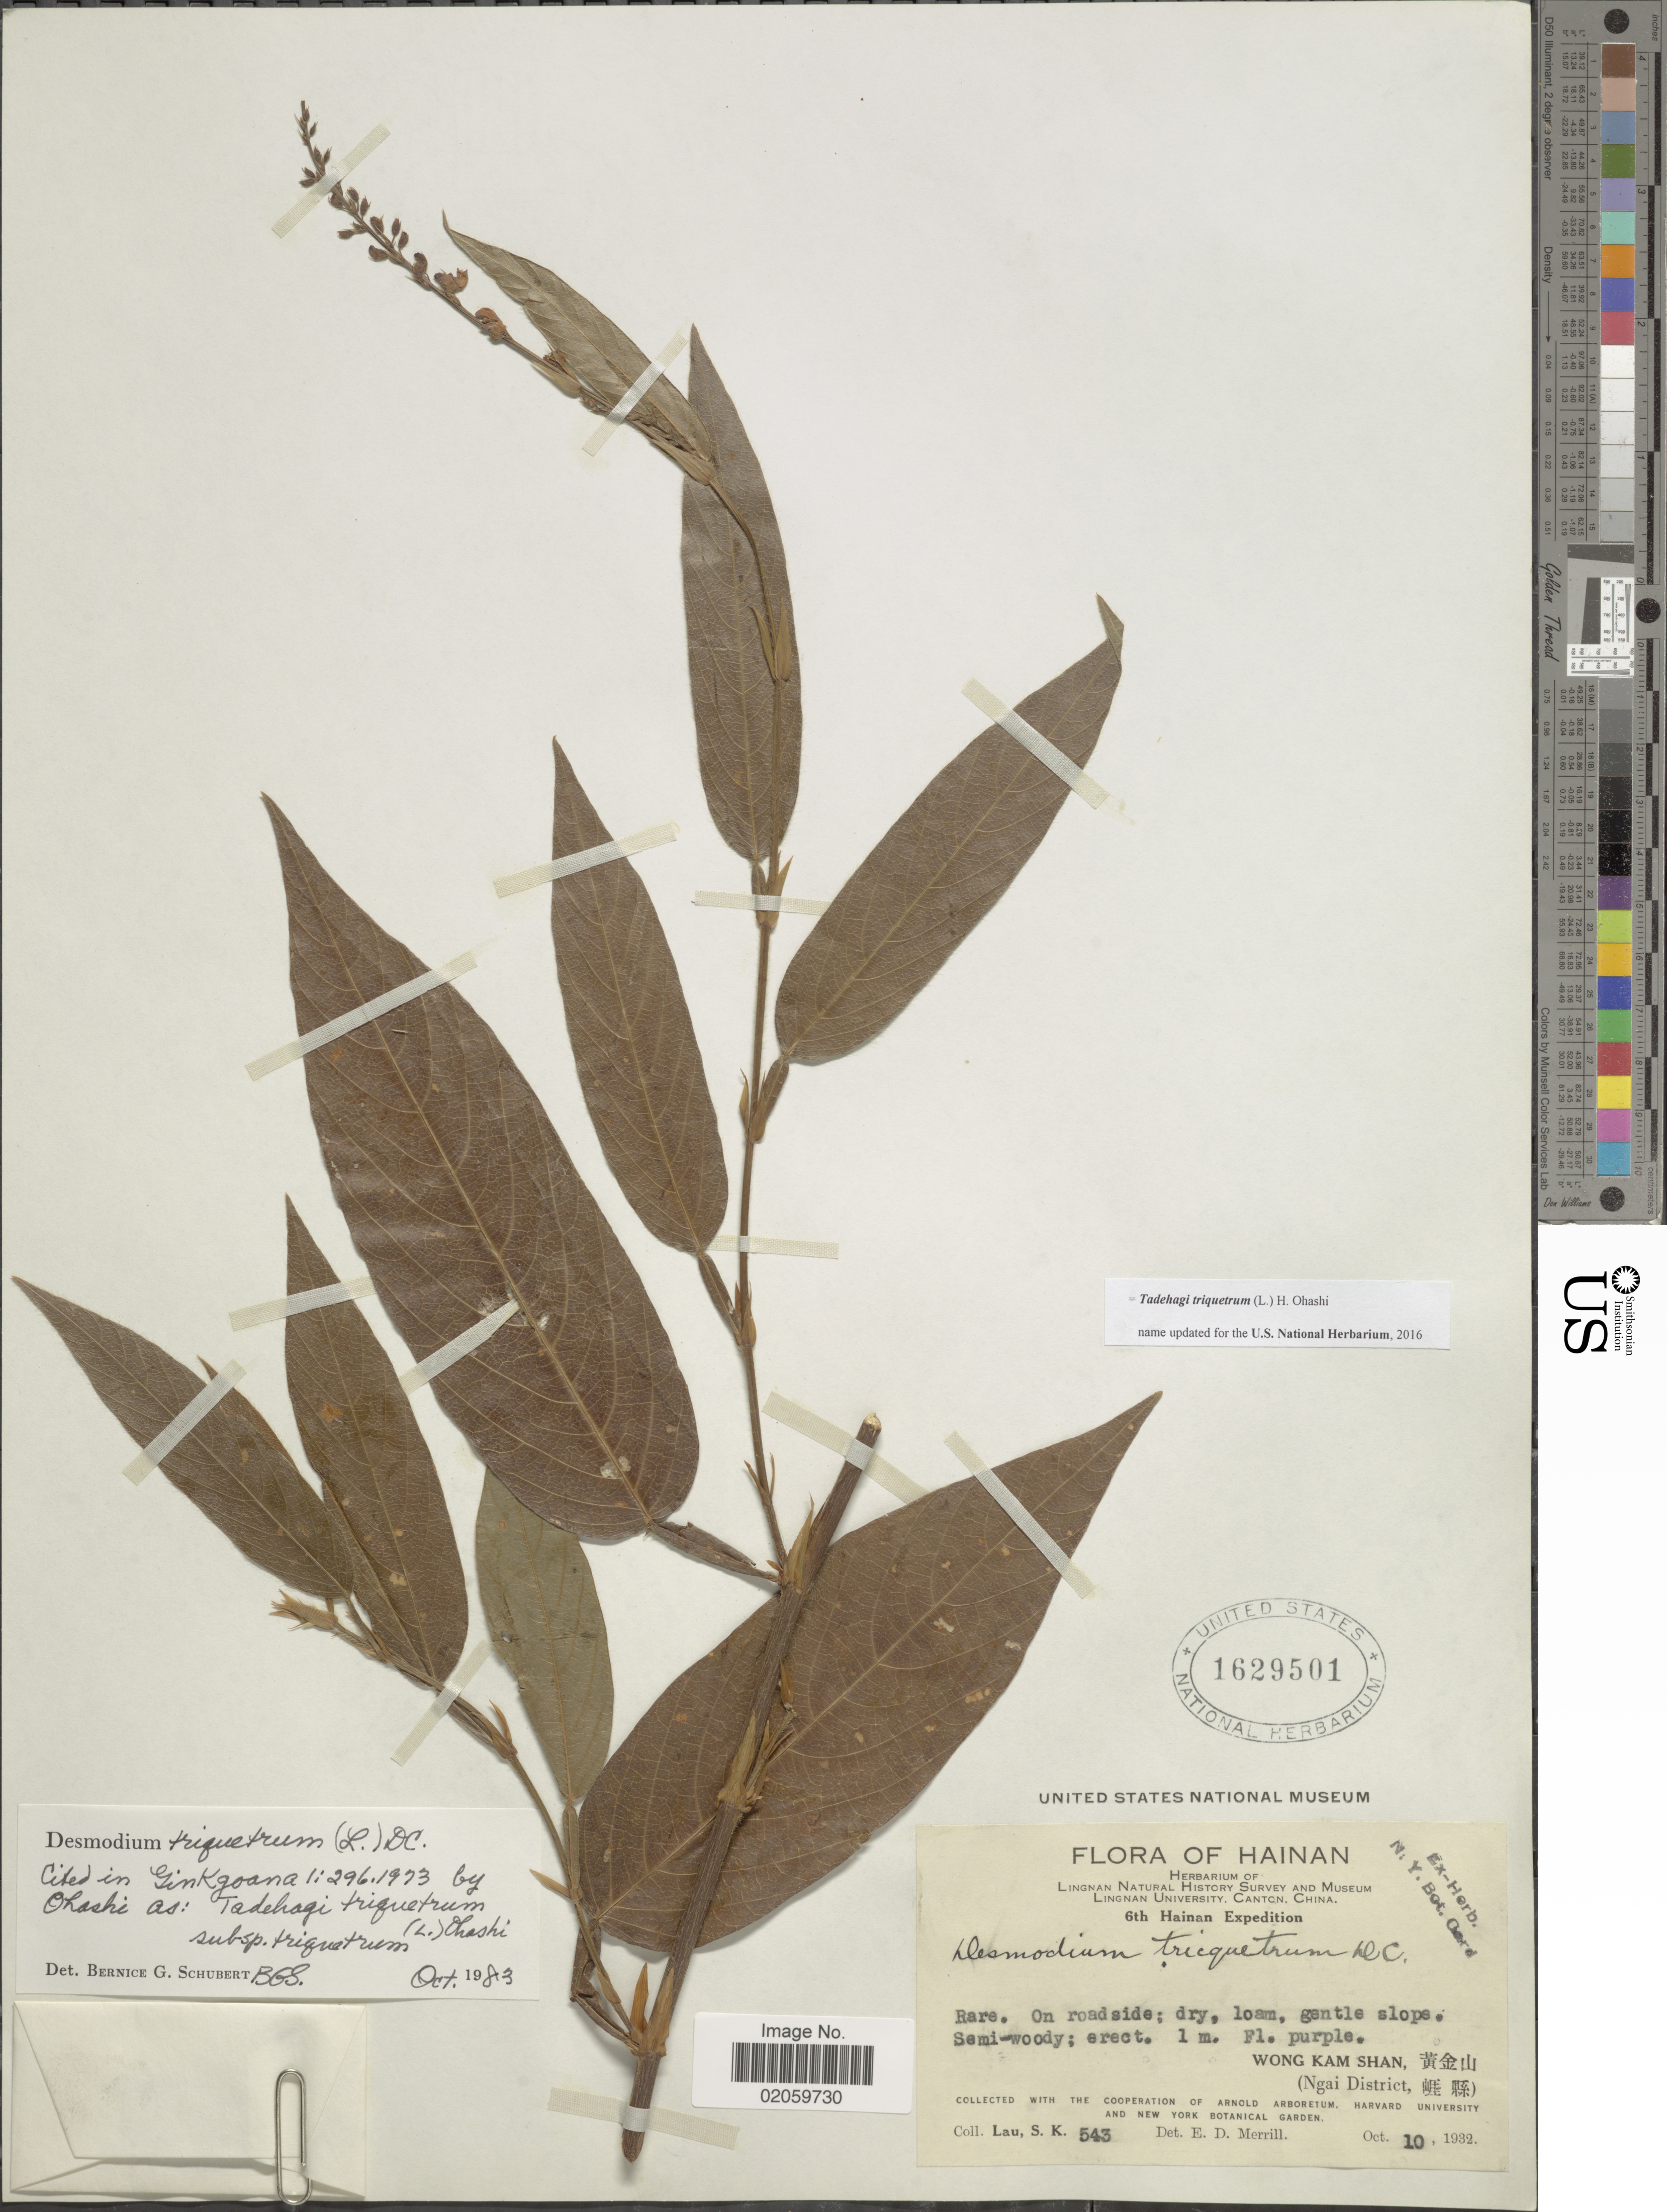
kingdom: Plantae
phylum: Tracheophyta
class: Magnoliopsida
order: Fabales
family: Fabaceae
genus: Tadehagi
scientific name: Tadehagi triquetrum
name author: (L.) H. Ohashi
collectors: S. K. Lau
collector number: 543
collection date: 1932-10-10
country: China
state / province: Hainan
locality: HainanWong Kam Shan (Ngai District)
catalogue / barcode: US 1629501